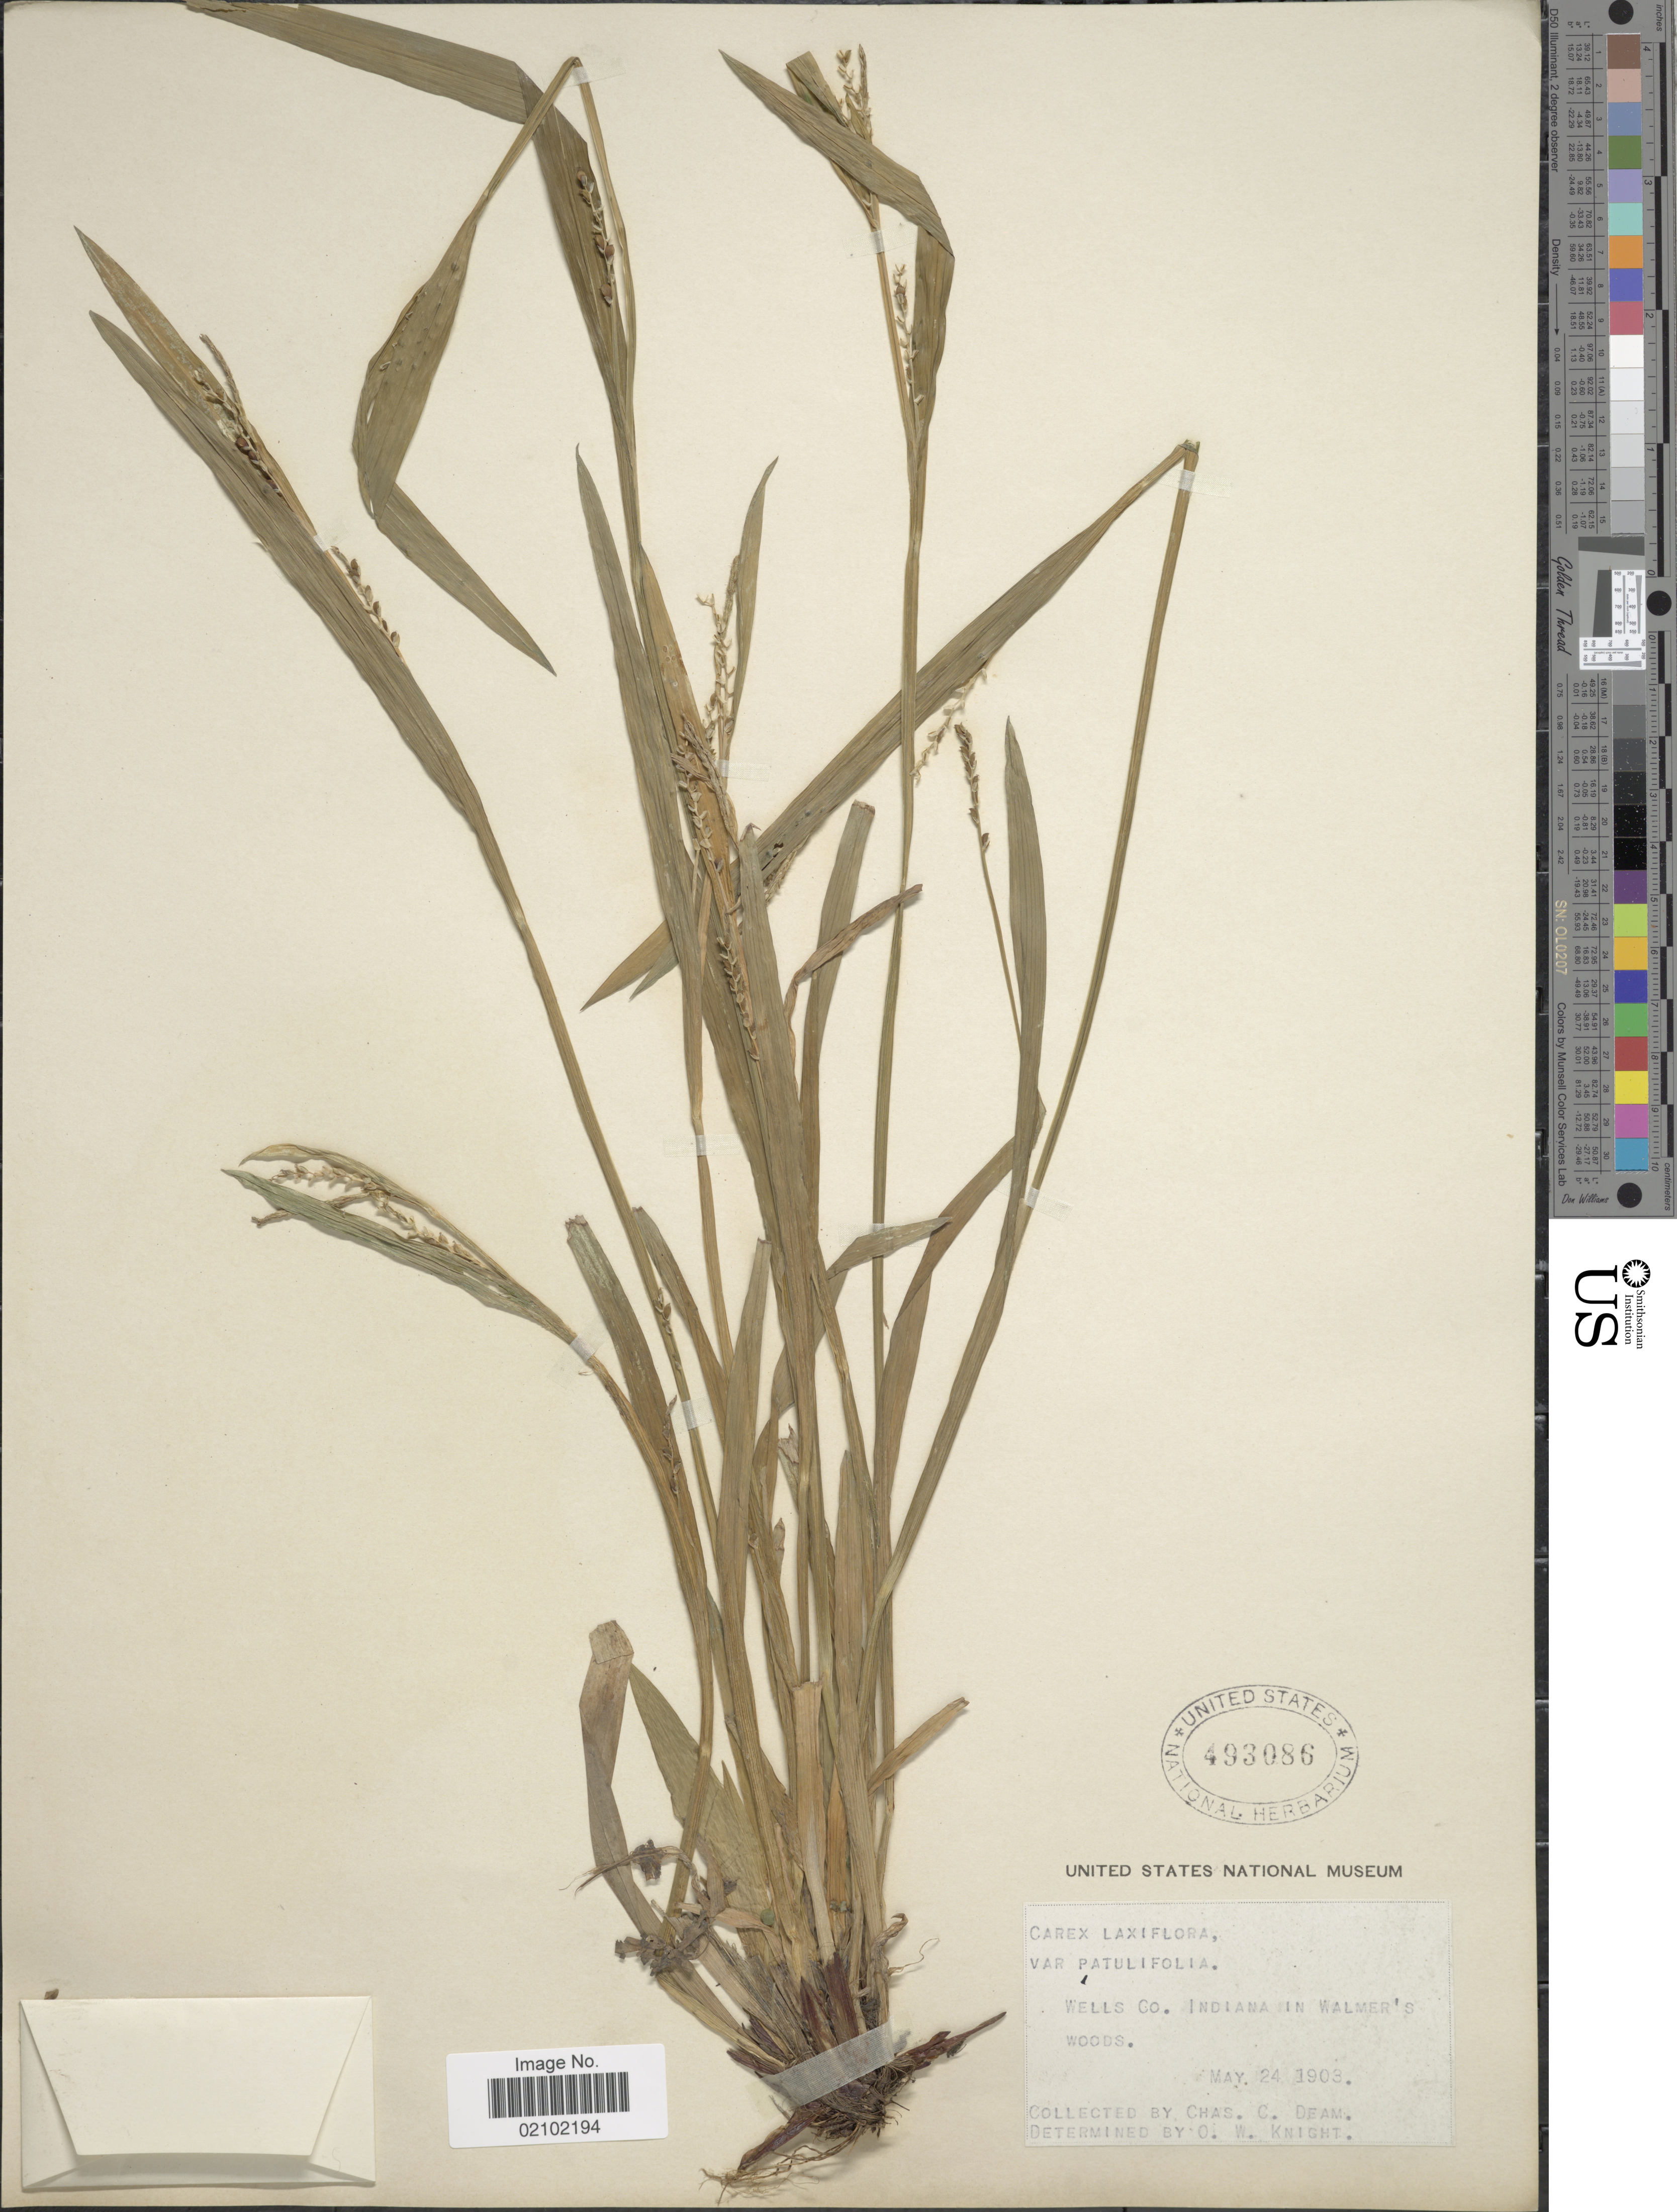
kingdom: Plantae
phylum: Tracheophyta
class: Liliopsida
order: Poales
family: Cyperaceae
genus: Carex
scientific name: Carex laxiflora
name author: Lam.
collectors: C. C. Deam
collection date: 1903-05-24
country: United States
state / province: Indiana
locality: Wells Co. Walmer's Woods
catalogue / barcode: US 493086